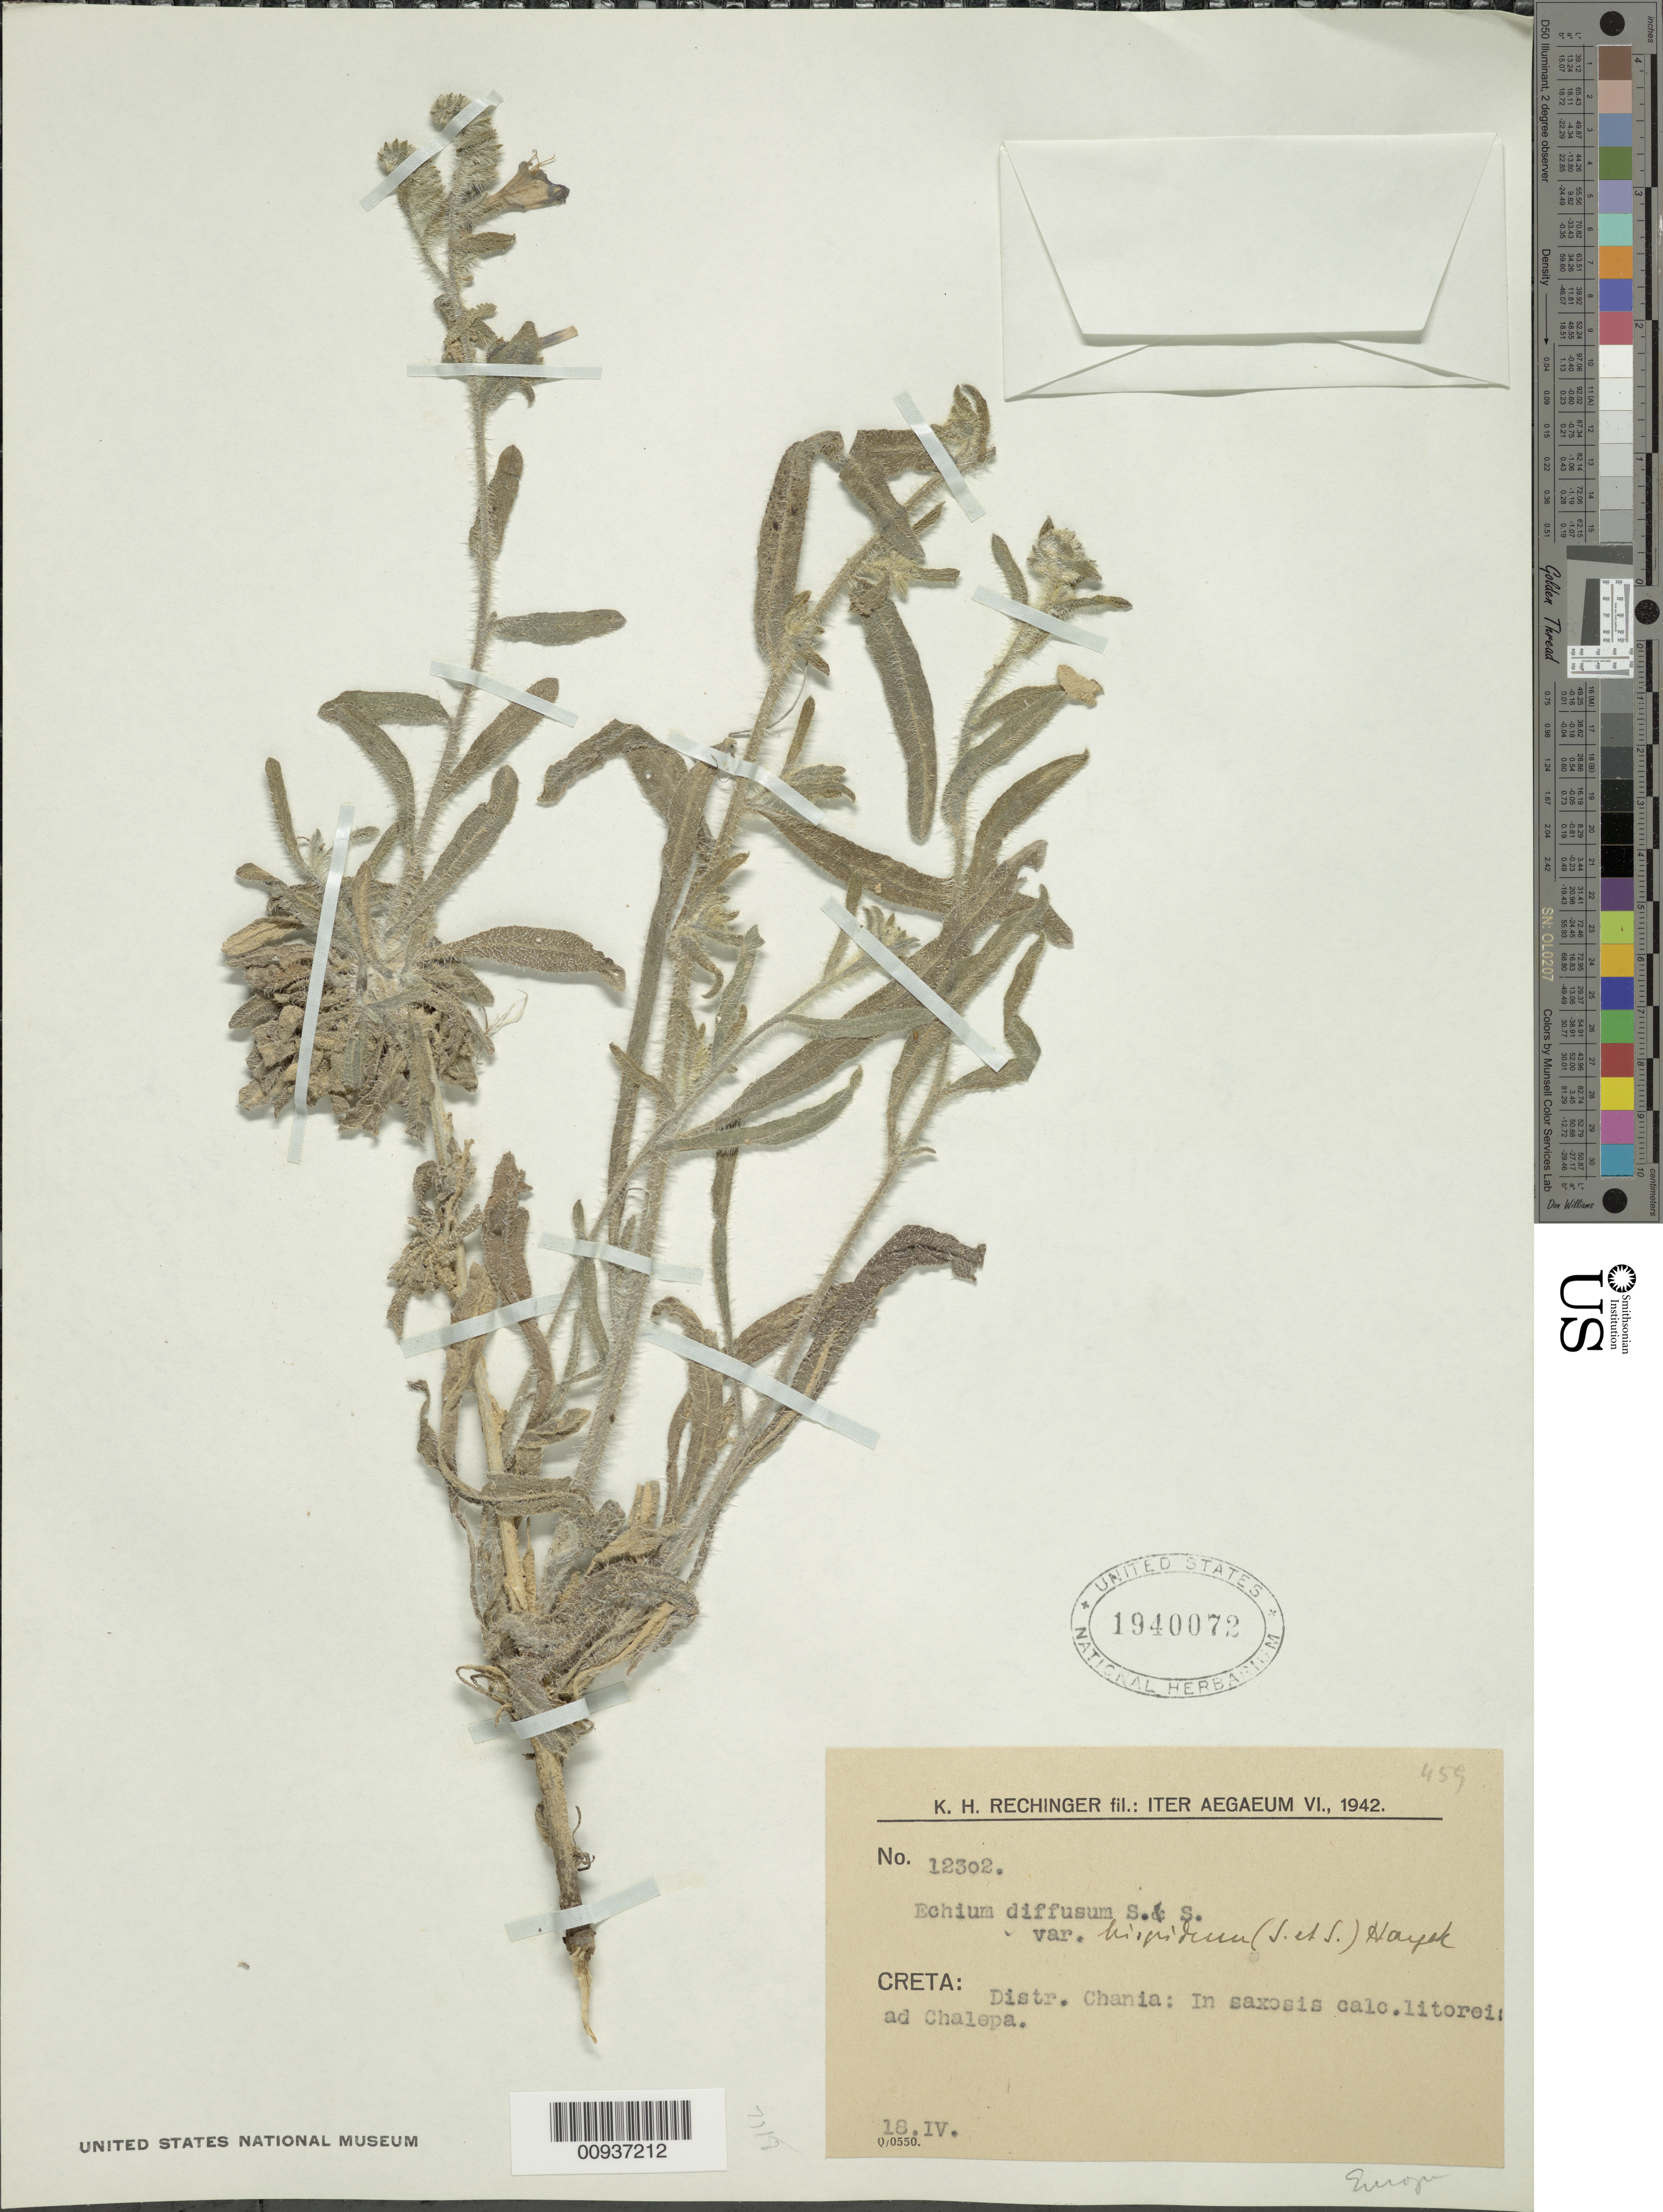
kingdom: Plantae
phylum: Tracheophyta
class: Magnoliopsida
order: Boraginales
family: Boraginaceae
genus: Echium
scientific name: Echium diffusum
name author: Sibth. & Sm.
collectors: K. H. Rechinger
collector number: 12302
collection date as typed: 18 Apr 1942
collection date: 1942-04-18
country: Greece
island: Crete I.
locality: Distr. Chania: In saxosis calc. littoreis ad Chalepa.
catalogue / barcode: US 1940072